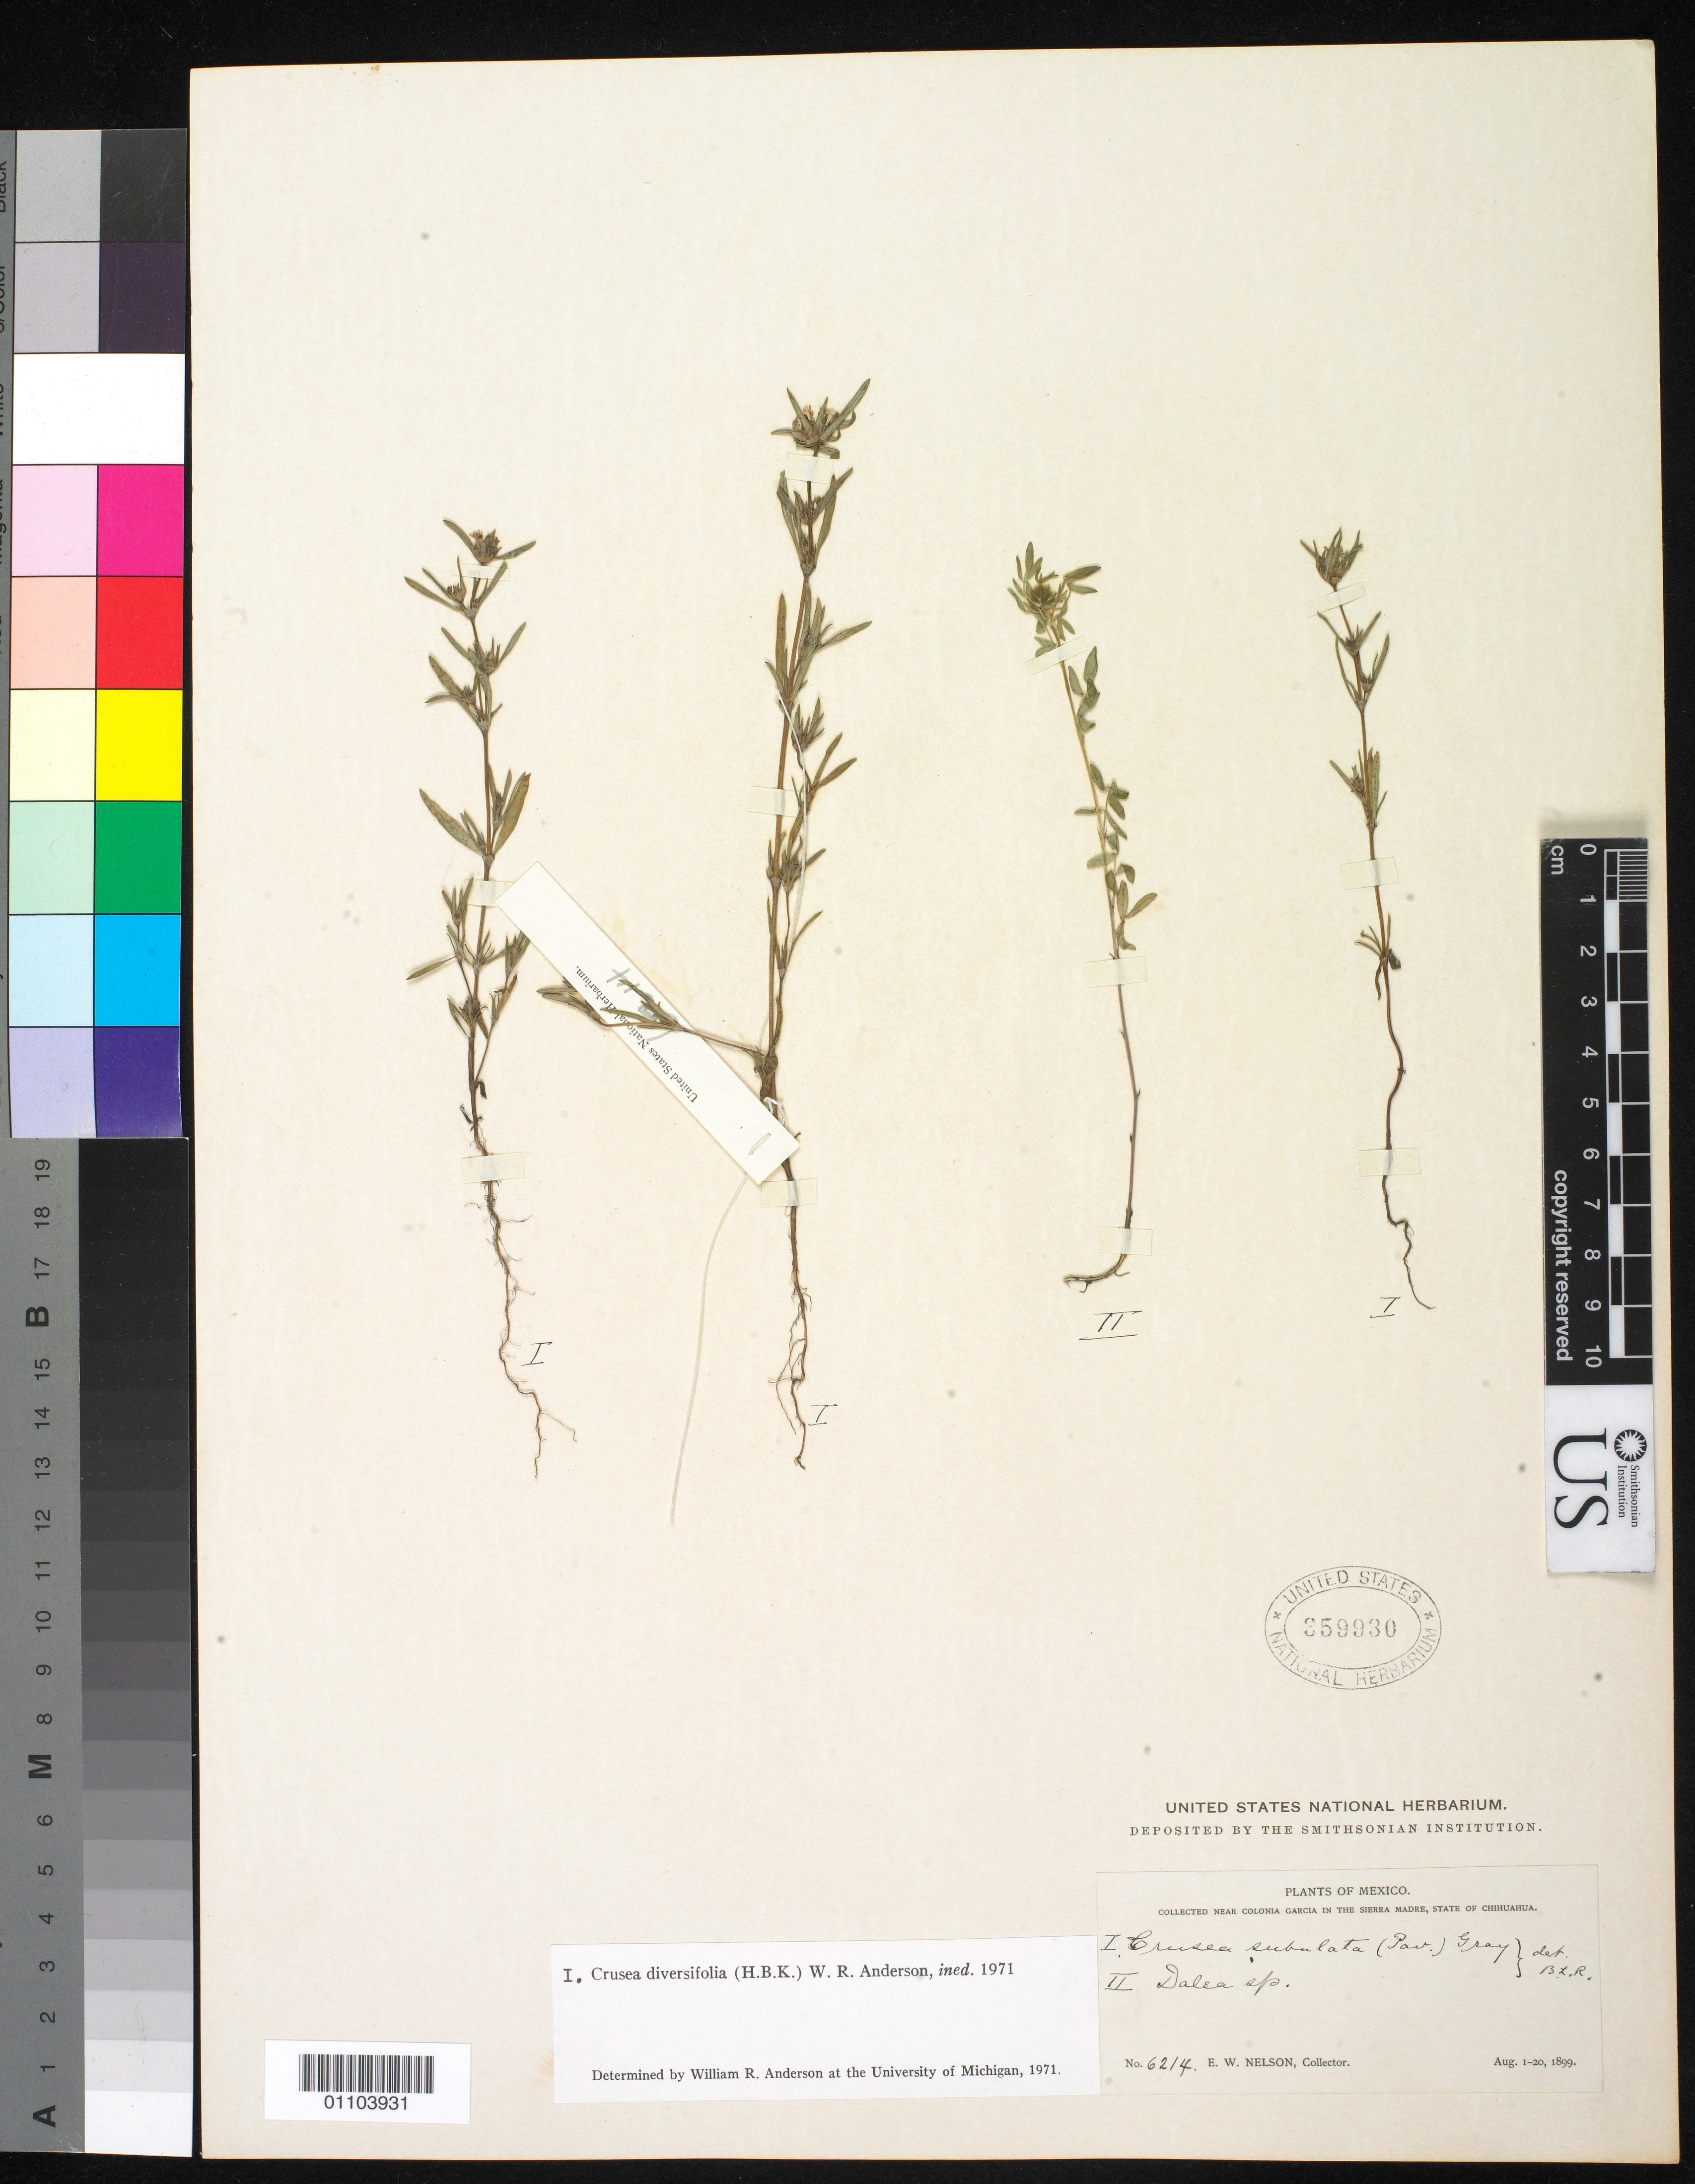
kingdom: Plantae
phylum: Tracheophyta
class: Magnoliopsida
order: Gentianales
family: Rubiaceae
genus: Crusea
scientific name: Crusea diversifolia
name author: (Kunth) W.R. Anderson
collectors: E. W. Nelson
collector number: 6214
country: Mexico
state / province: Chihuahua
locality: Near Colonia Garcia in the Sierra Madre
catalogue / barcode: US 359930